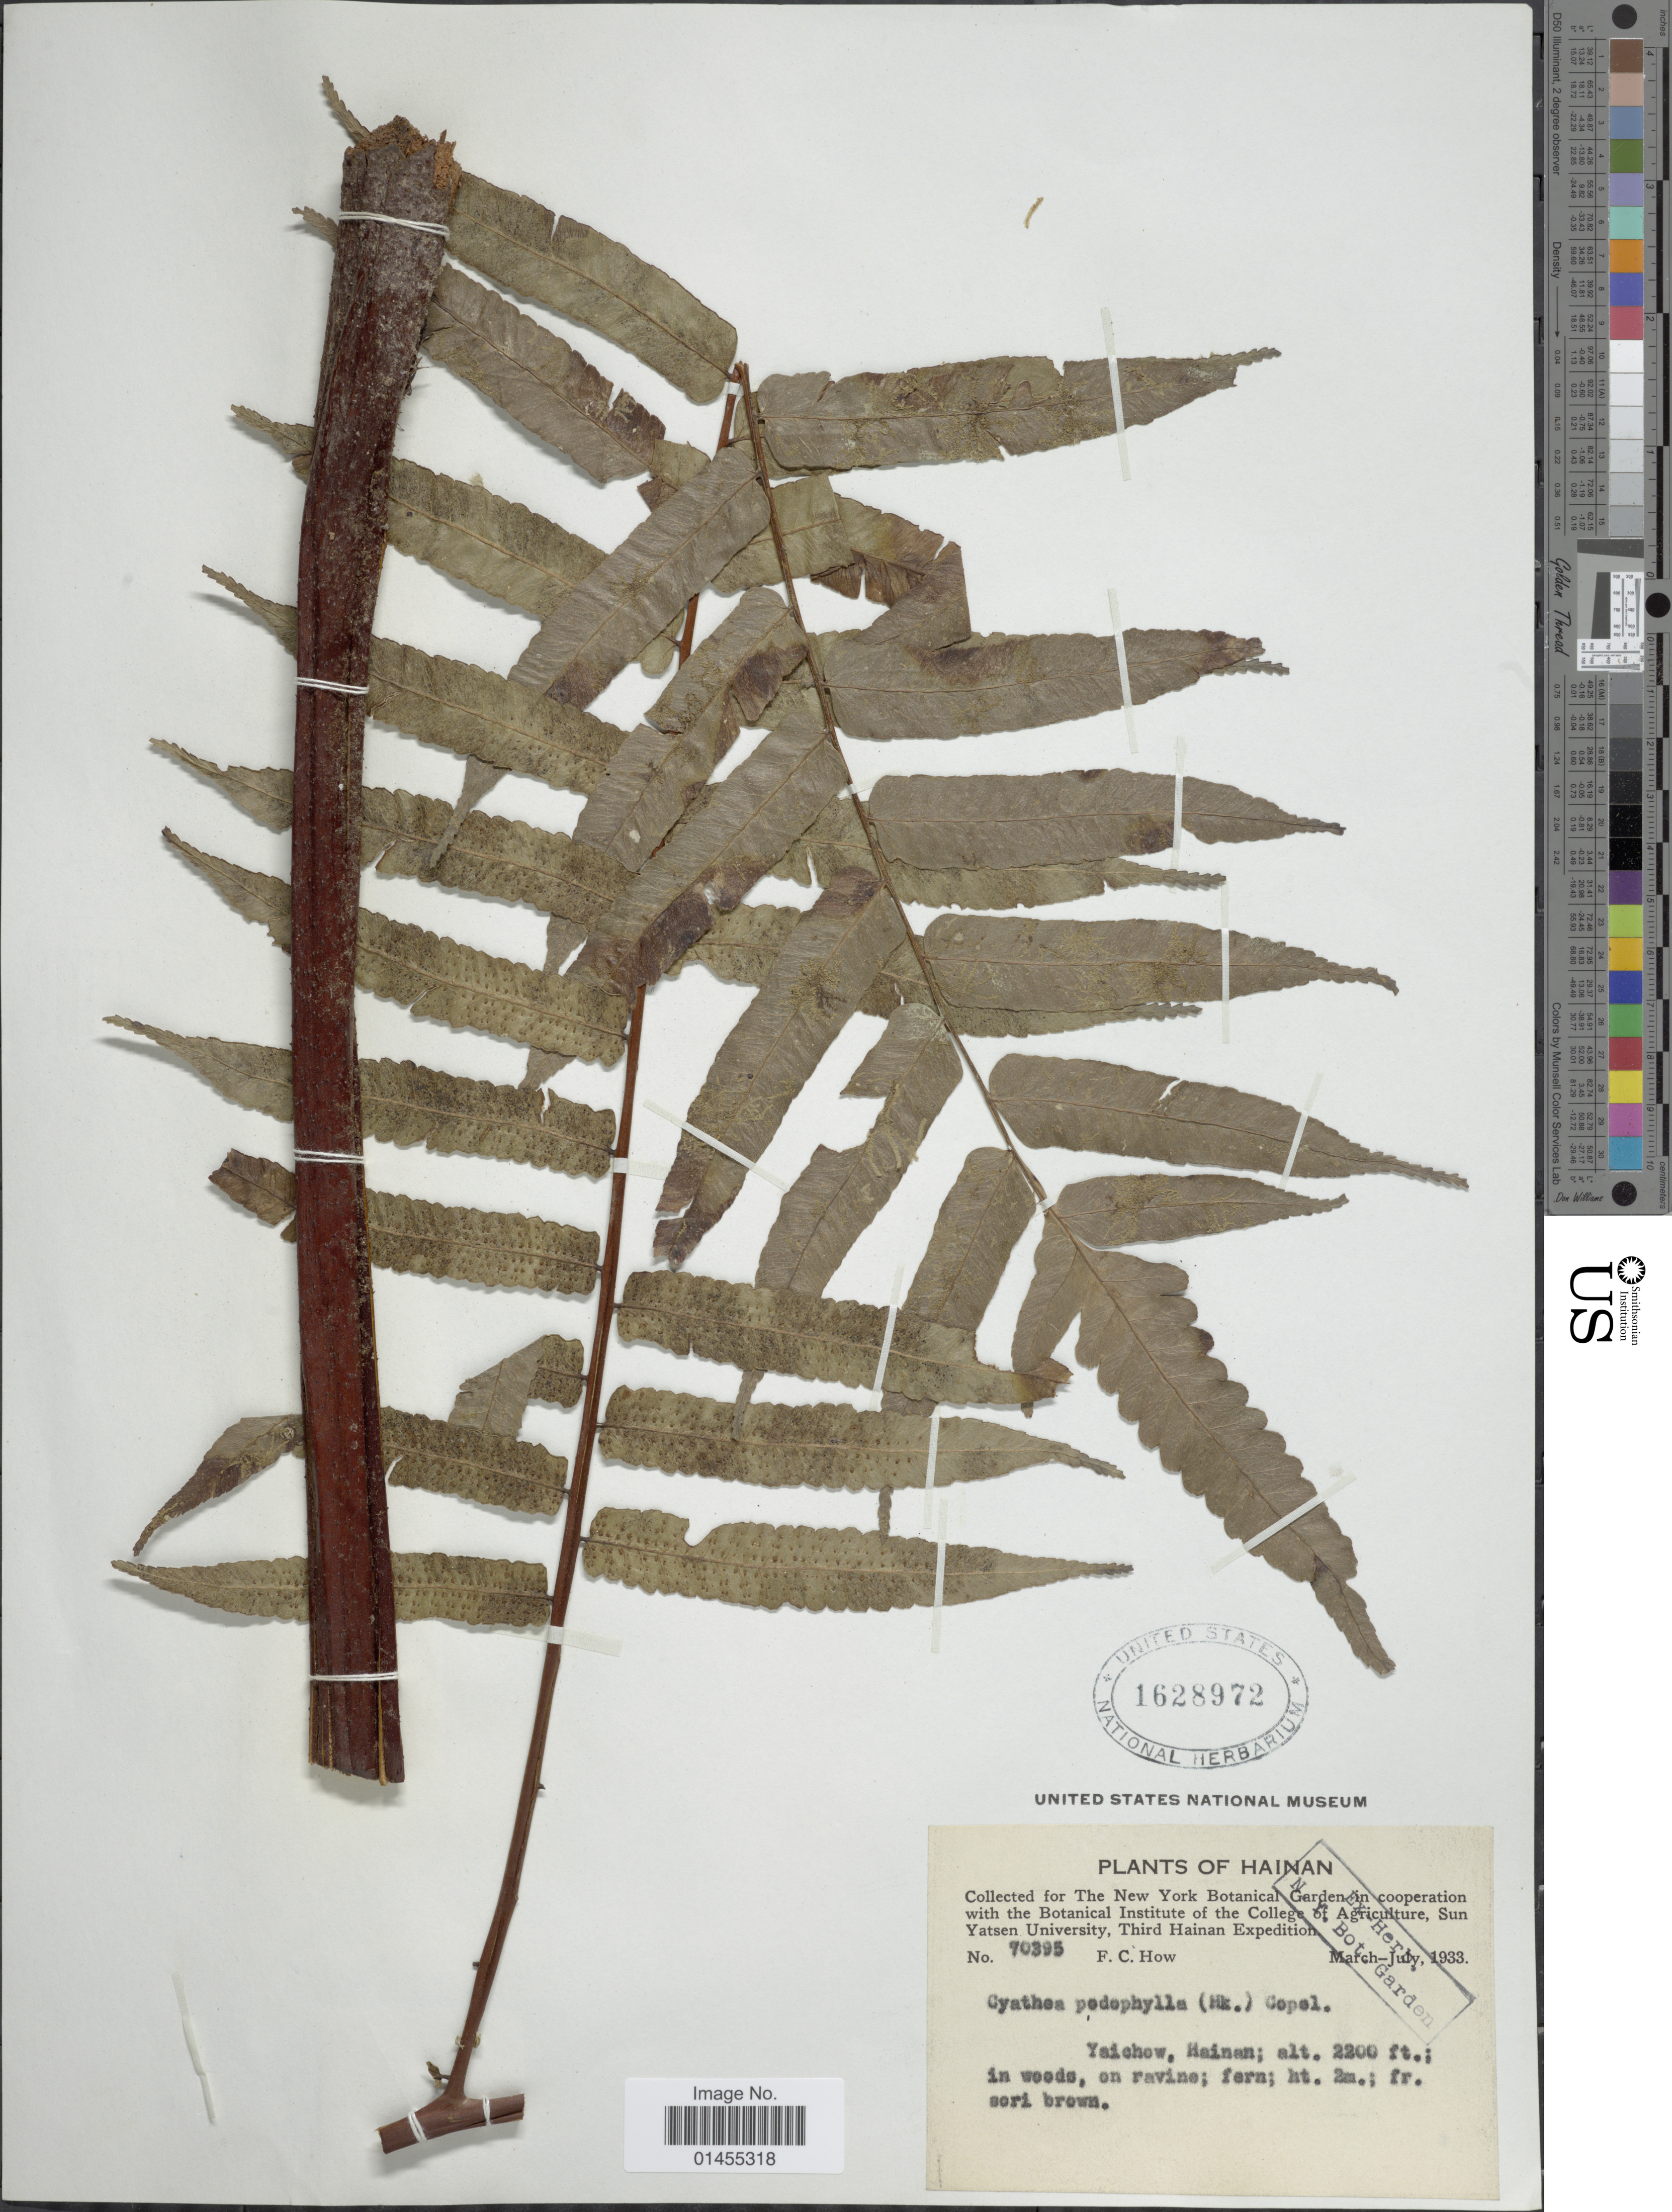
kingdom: Plantae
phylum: Tracheophyta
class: Polypodiopsida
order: Cyatheales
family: Cyatheaceae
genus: Alsophila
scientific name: Alsophila podophylla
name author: Hook.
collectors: F. C. How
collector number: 70395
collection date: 1933-03/1933-07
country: China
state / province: Hainan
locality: Yaichow, Hainan.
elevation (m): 671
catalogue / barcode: US 1628972